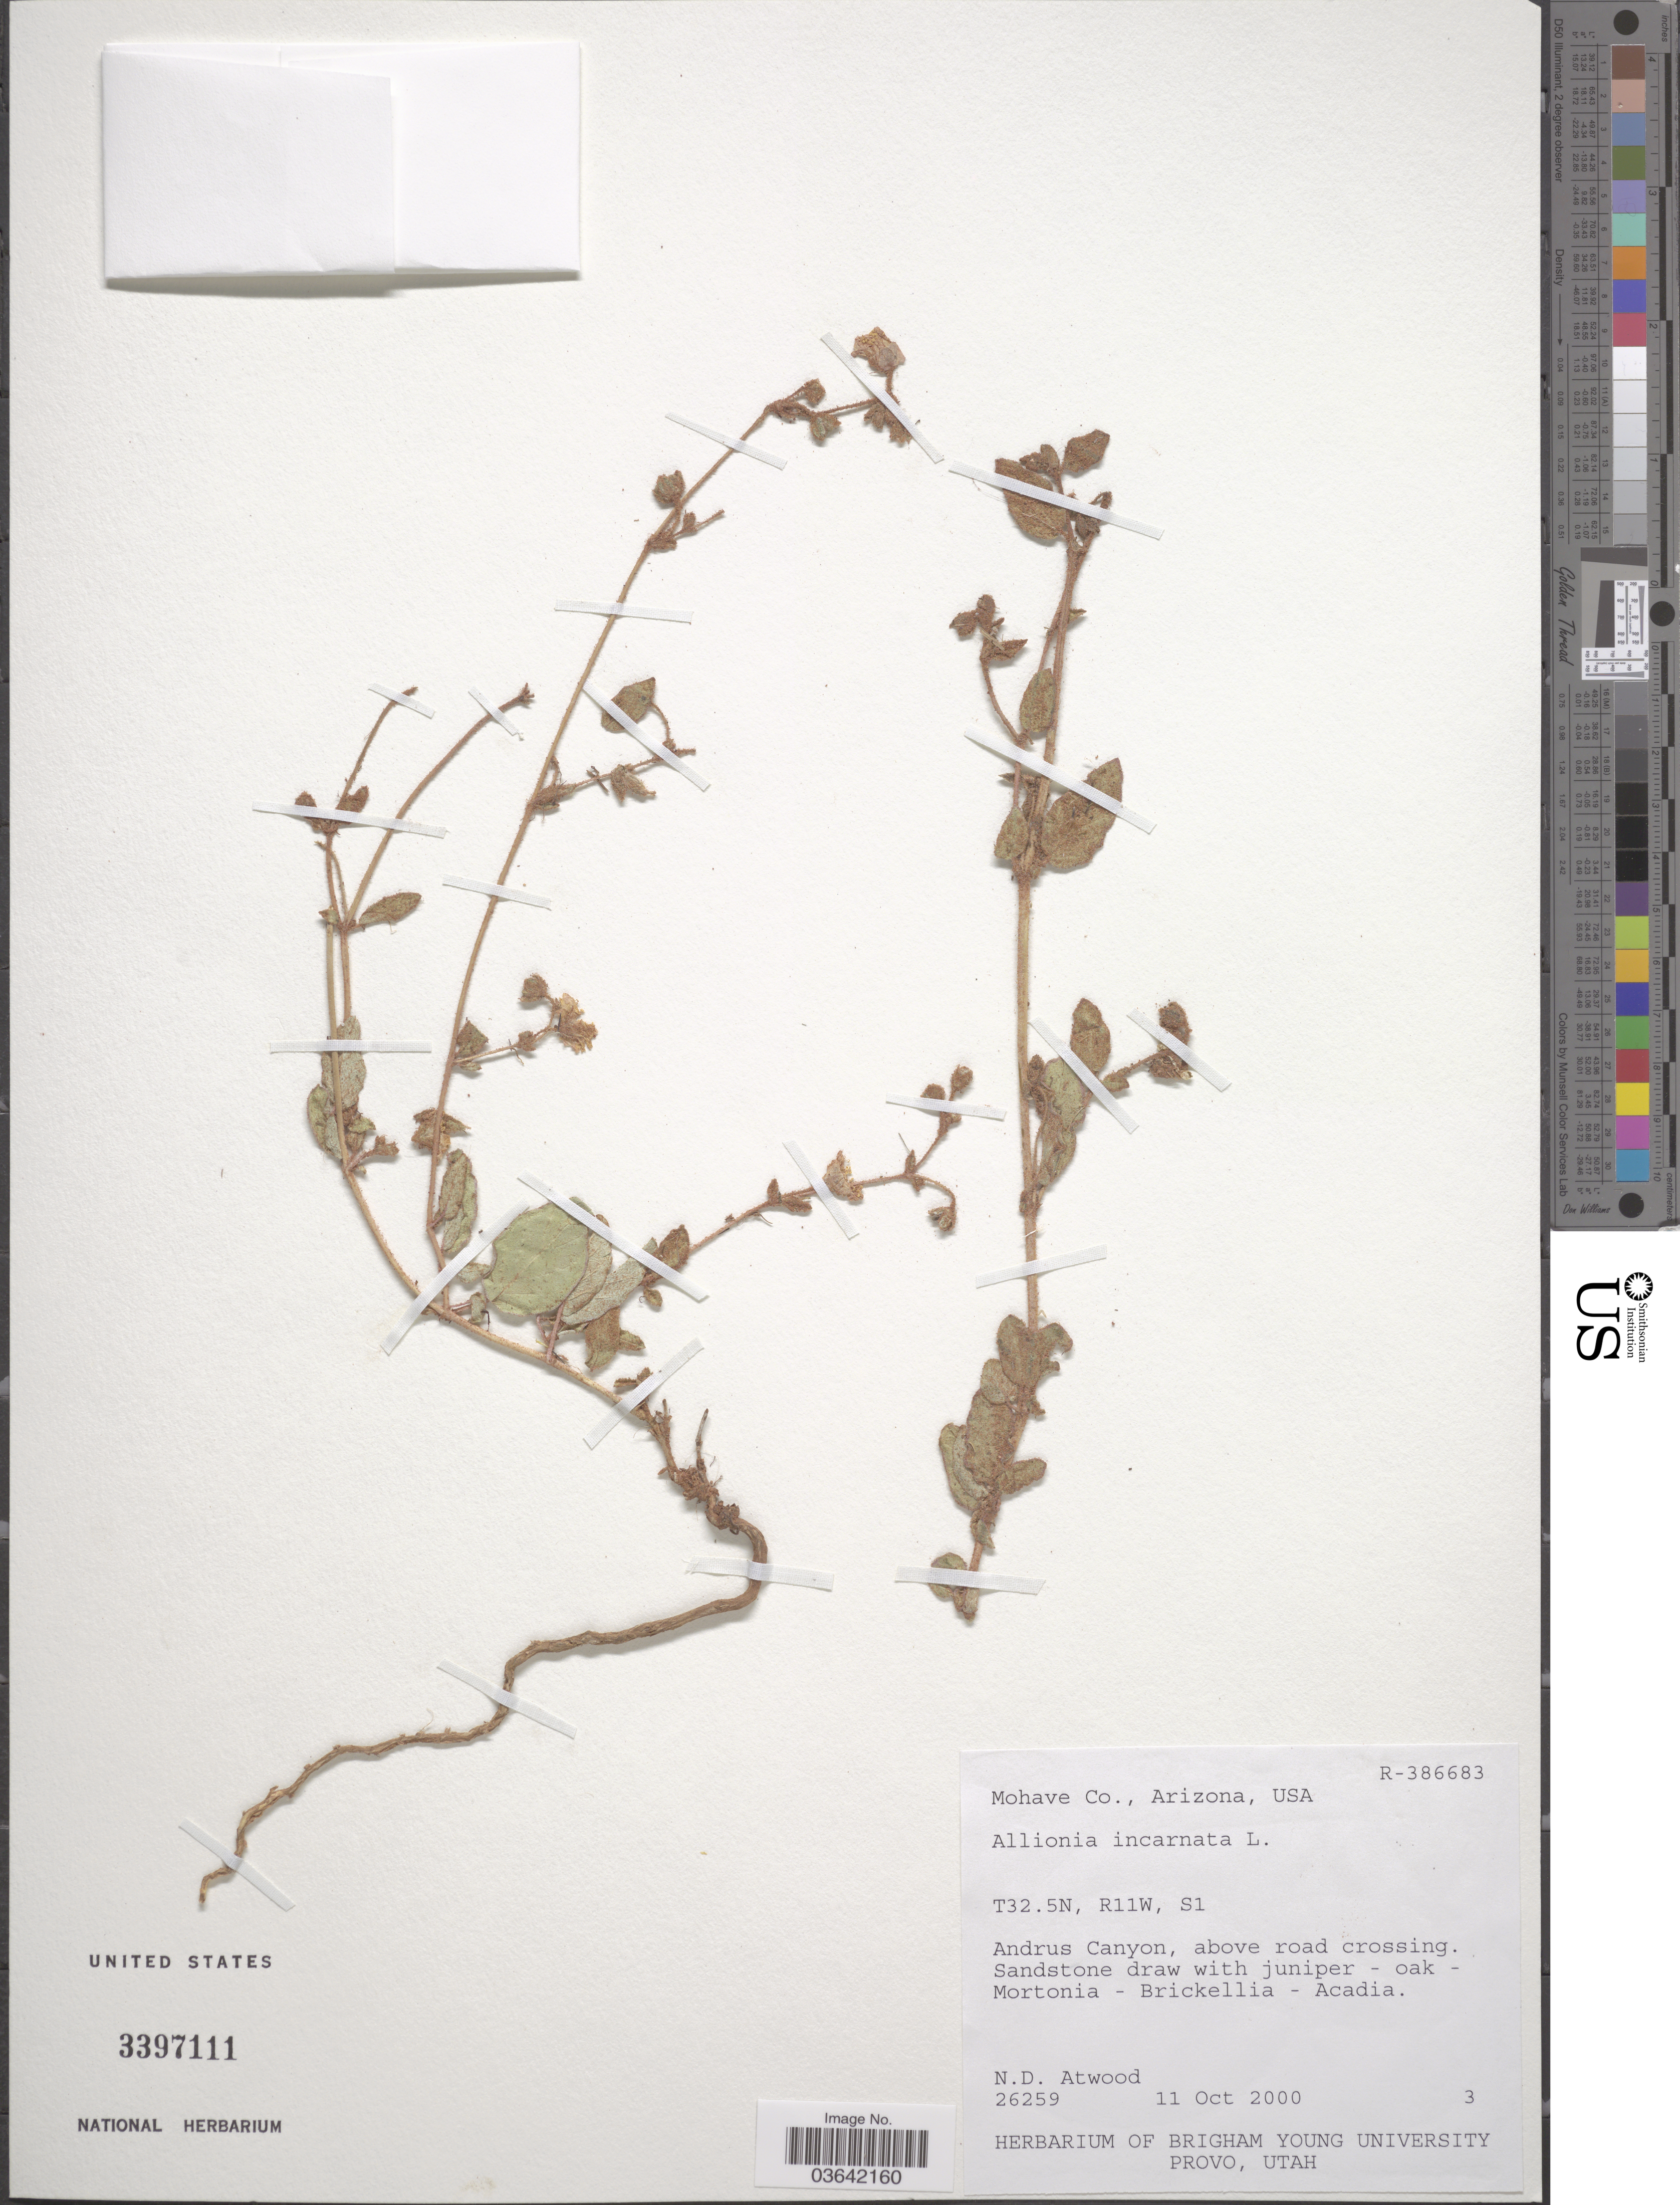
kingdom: Plantae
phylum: Tracheophyta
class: Magnoliopsida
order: Caryophyllales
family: Nyctaginaceae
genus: Allionia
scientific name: Allionia incarnata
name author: L.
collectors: N. Atwood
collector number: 26259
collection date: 2000-10-11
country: United States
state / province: Arizona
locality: Mohave Co. T32.5N, R11W, S1. Andrus Canyon, above road crossing.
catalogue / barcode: US 3397111